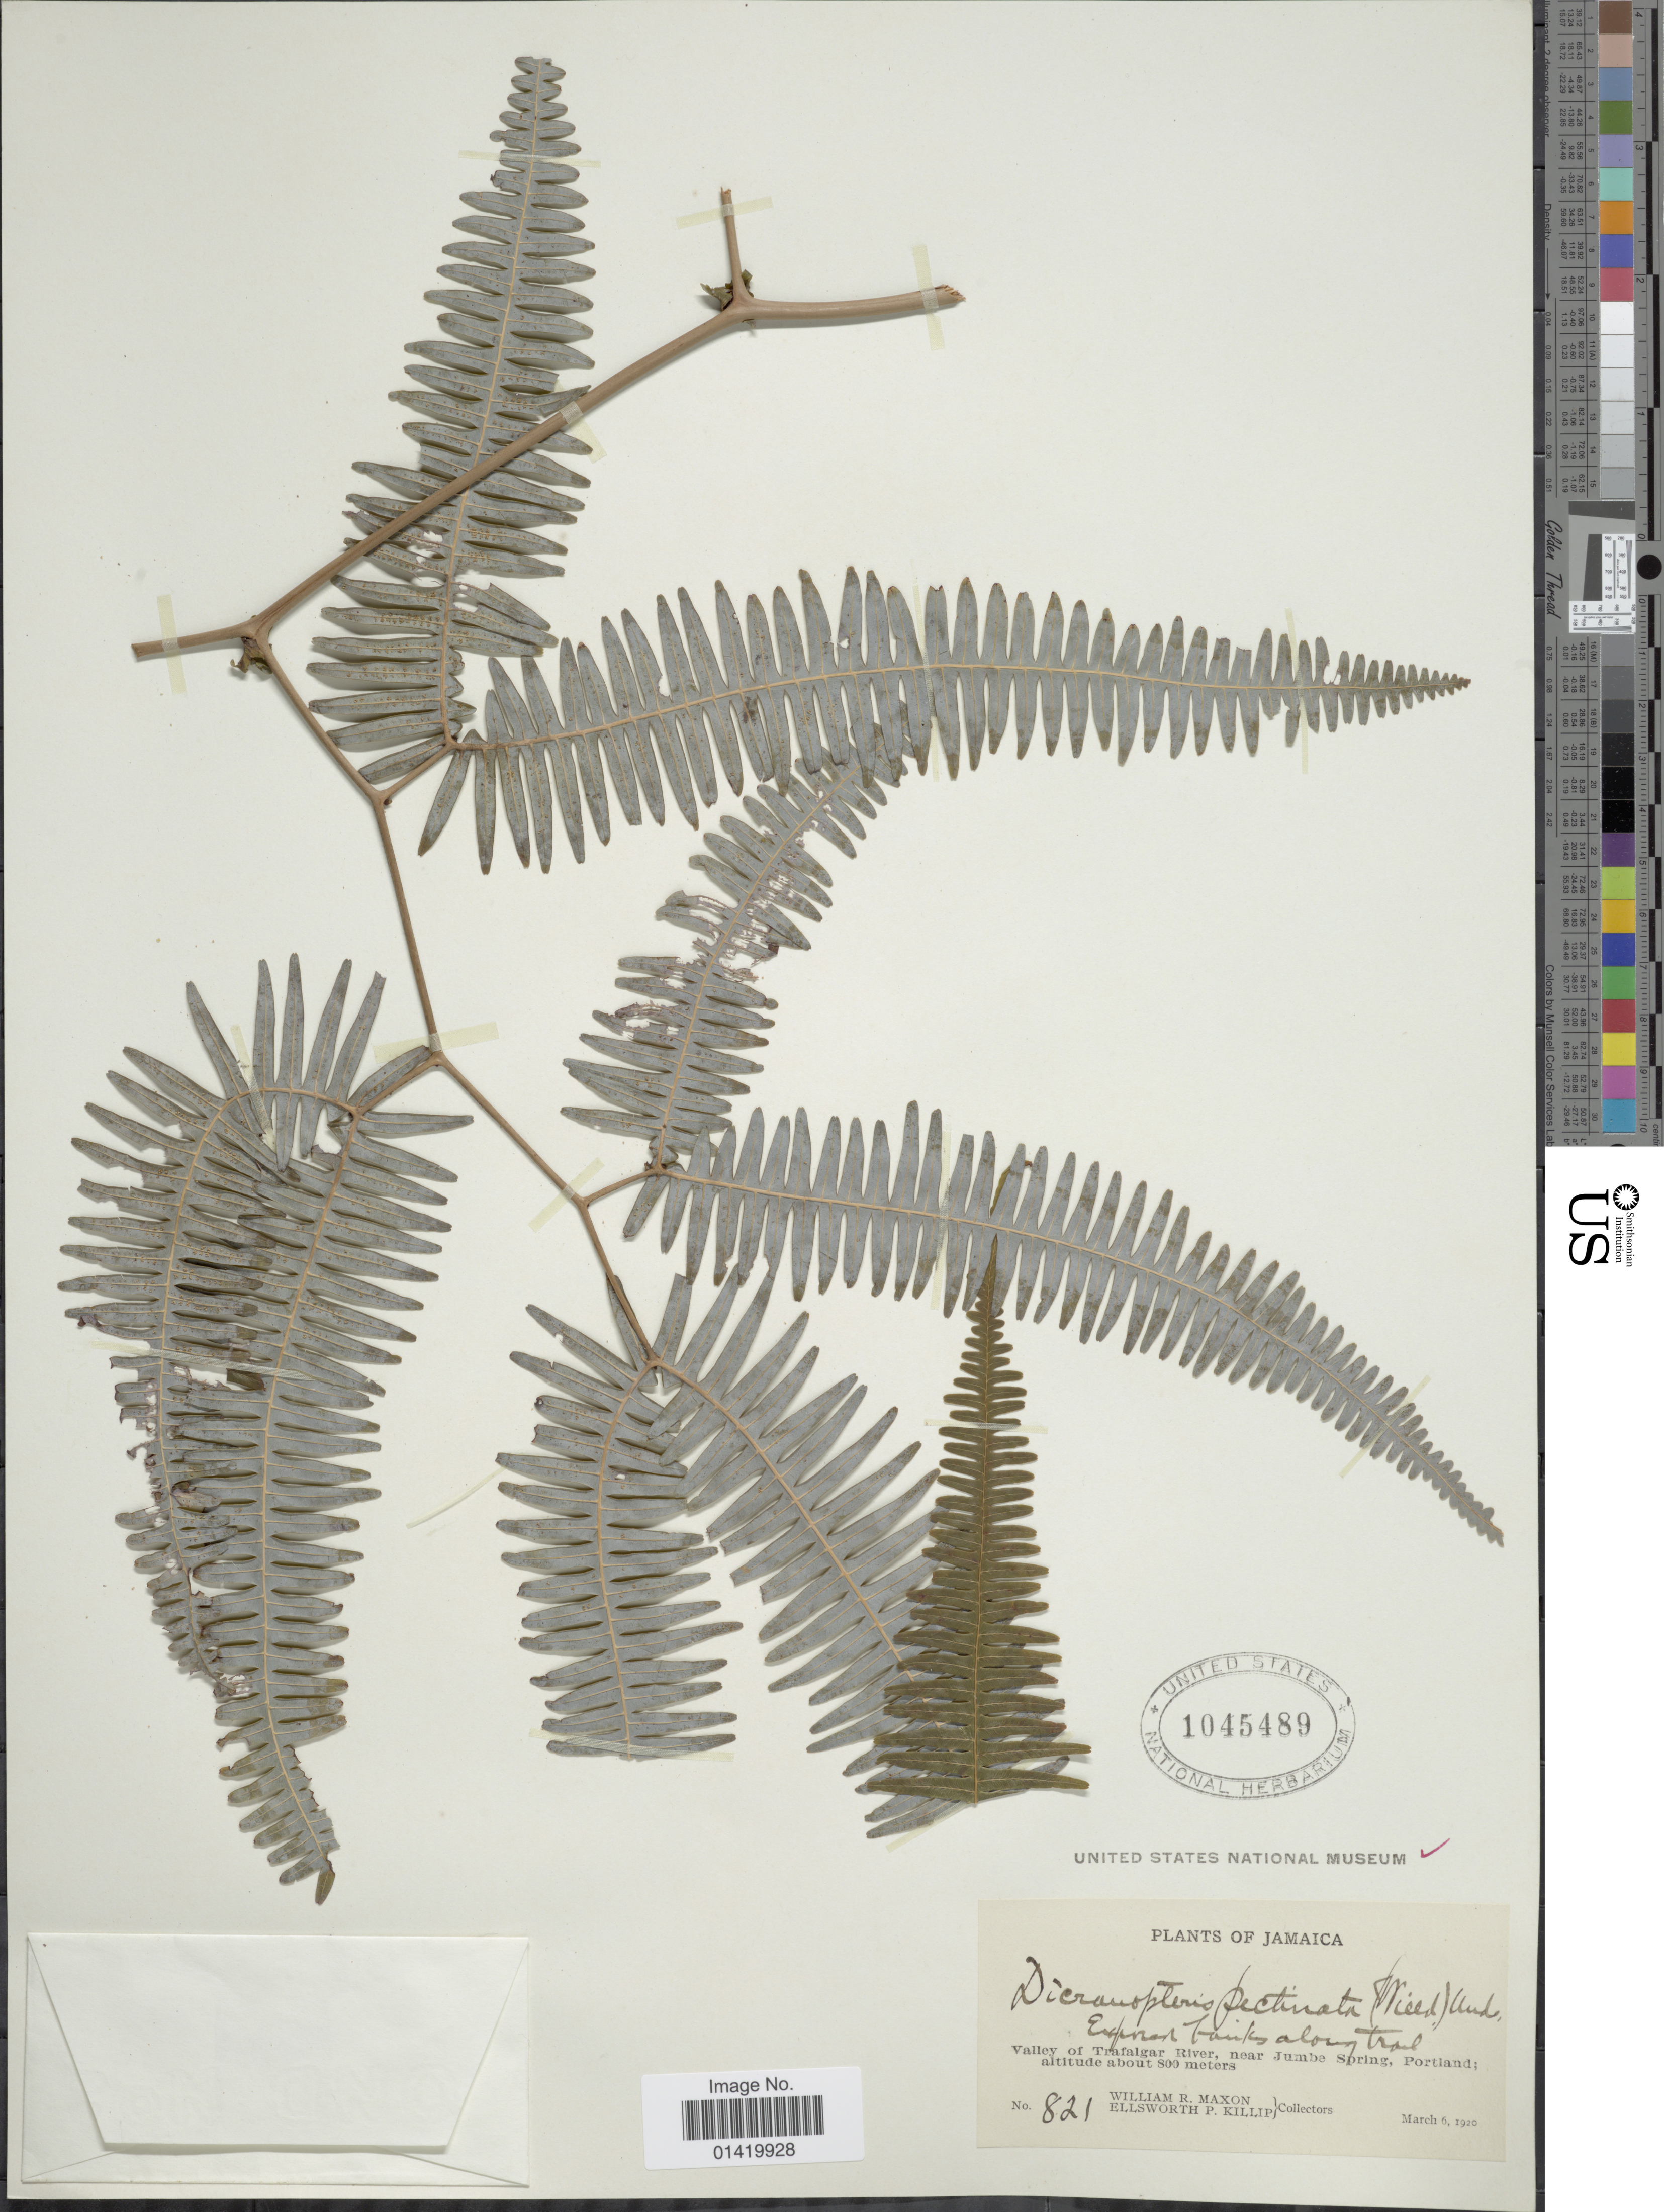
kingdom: Plantae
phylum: Tracheophyta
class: Polypodiopsida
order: Gleicheniales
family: Gleicheniaceae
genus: Gleichenella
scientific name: Gleichenella pectinata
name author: (Willd.) Ching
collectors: W. R. Maxon & E. P. Killip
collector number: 821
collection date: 1920-03-06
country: Jamaica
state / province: Portland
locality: Valley of Trafalgar River, near Jumbe Spring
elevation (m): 800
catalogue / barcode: US 1045489